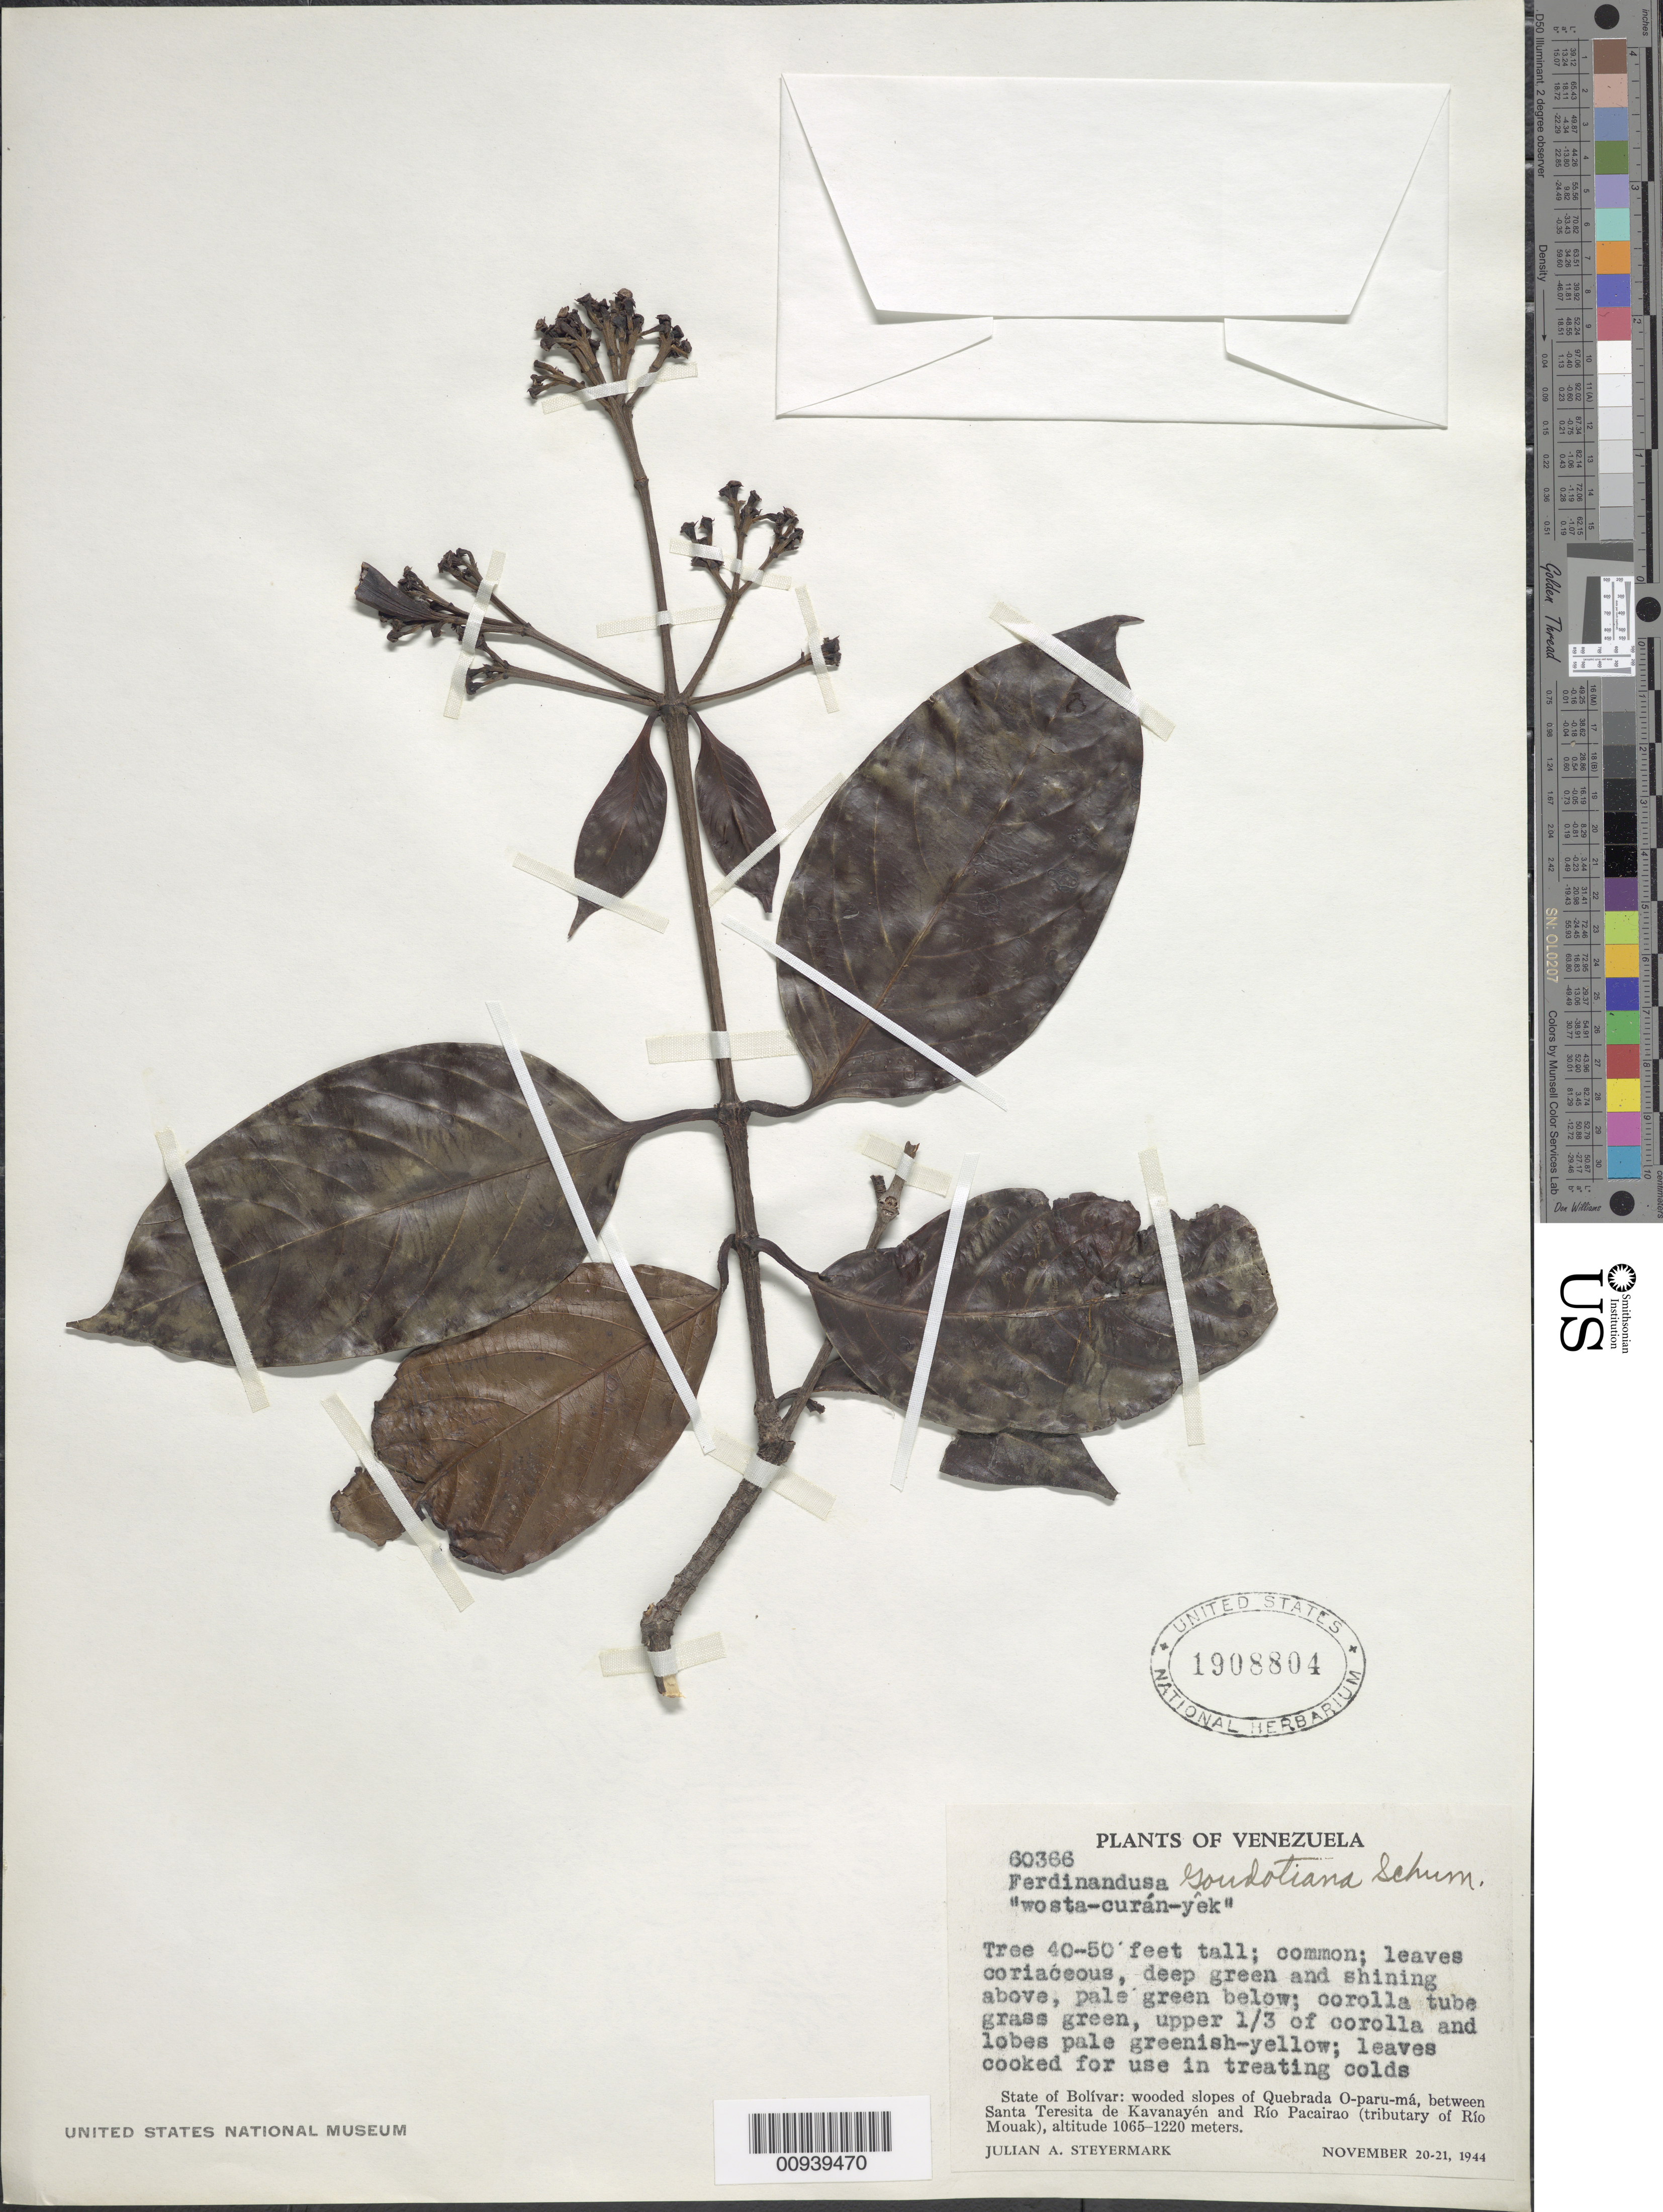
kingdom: Plantae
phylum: Tracheophyta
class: Magnoliopsida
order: Gentianales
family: Rubiaceae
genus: Ferdinandusa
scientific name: Ferdinandusa goudotiana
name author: K. Schum.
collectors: J. Steyermark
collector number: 60366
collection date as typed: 20-Nov-44 to 21-Nov-44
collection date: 1944-11-20/1944-11-21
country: Venezuela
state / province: Bolívar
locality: Quebrada O-paru-má, between Santa Teresita de Kavanayén and Río Pacairao (trib. of Río Mouak)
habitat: Wooded slopes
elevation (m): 1065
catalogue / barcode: US 1908804